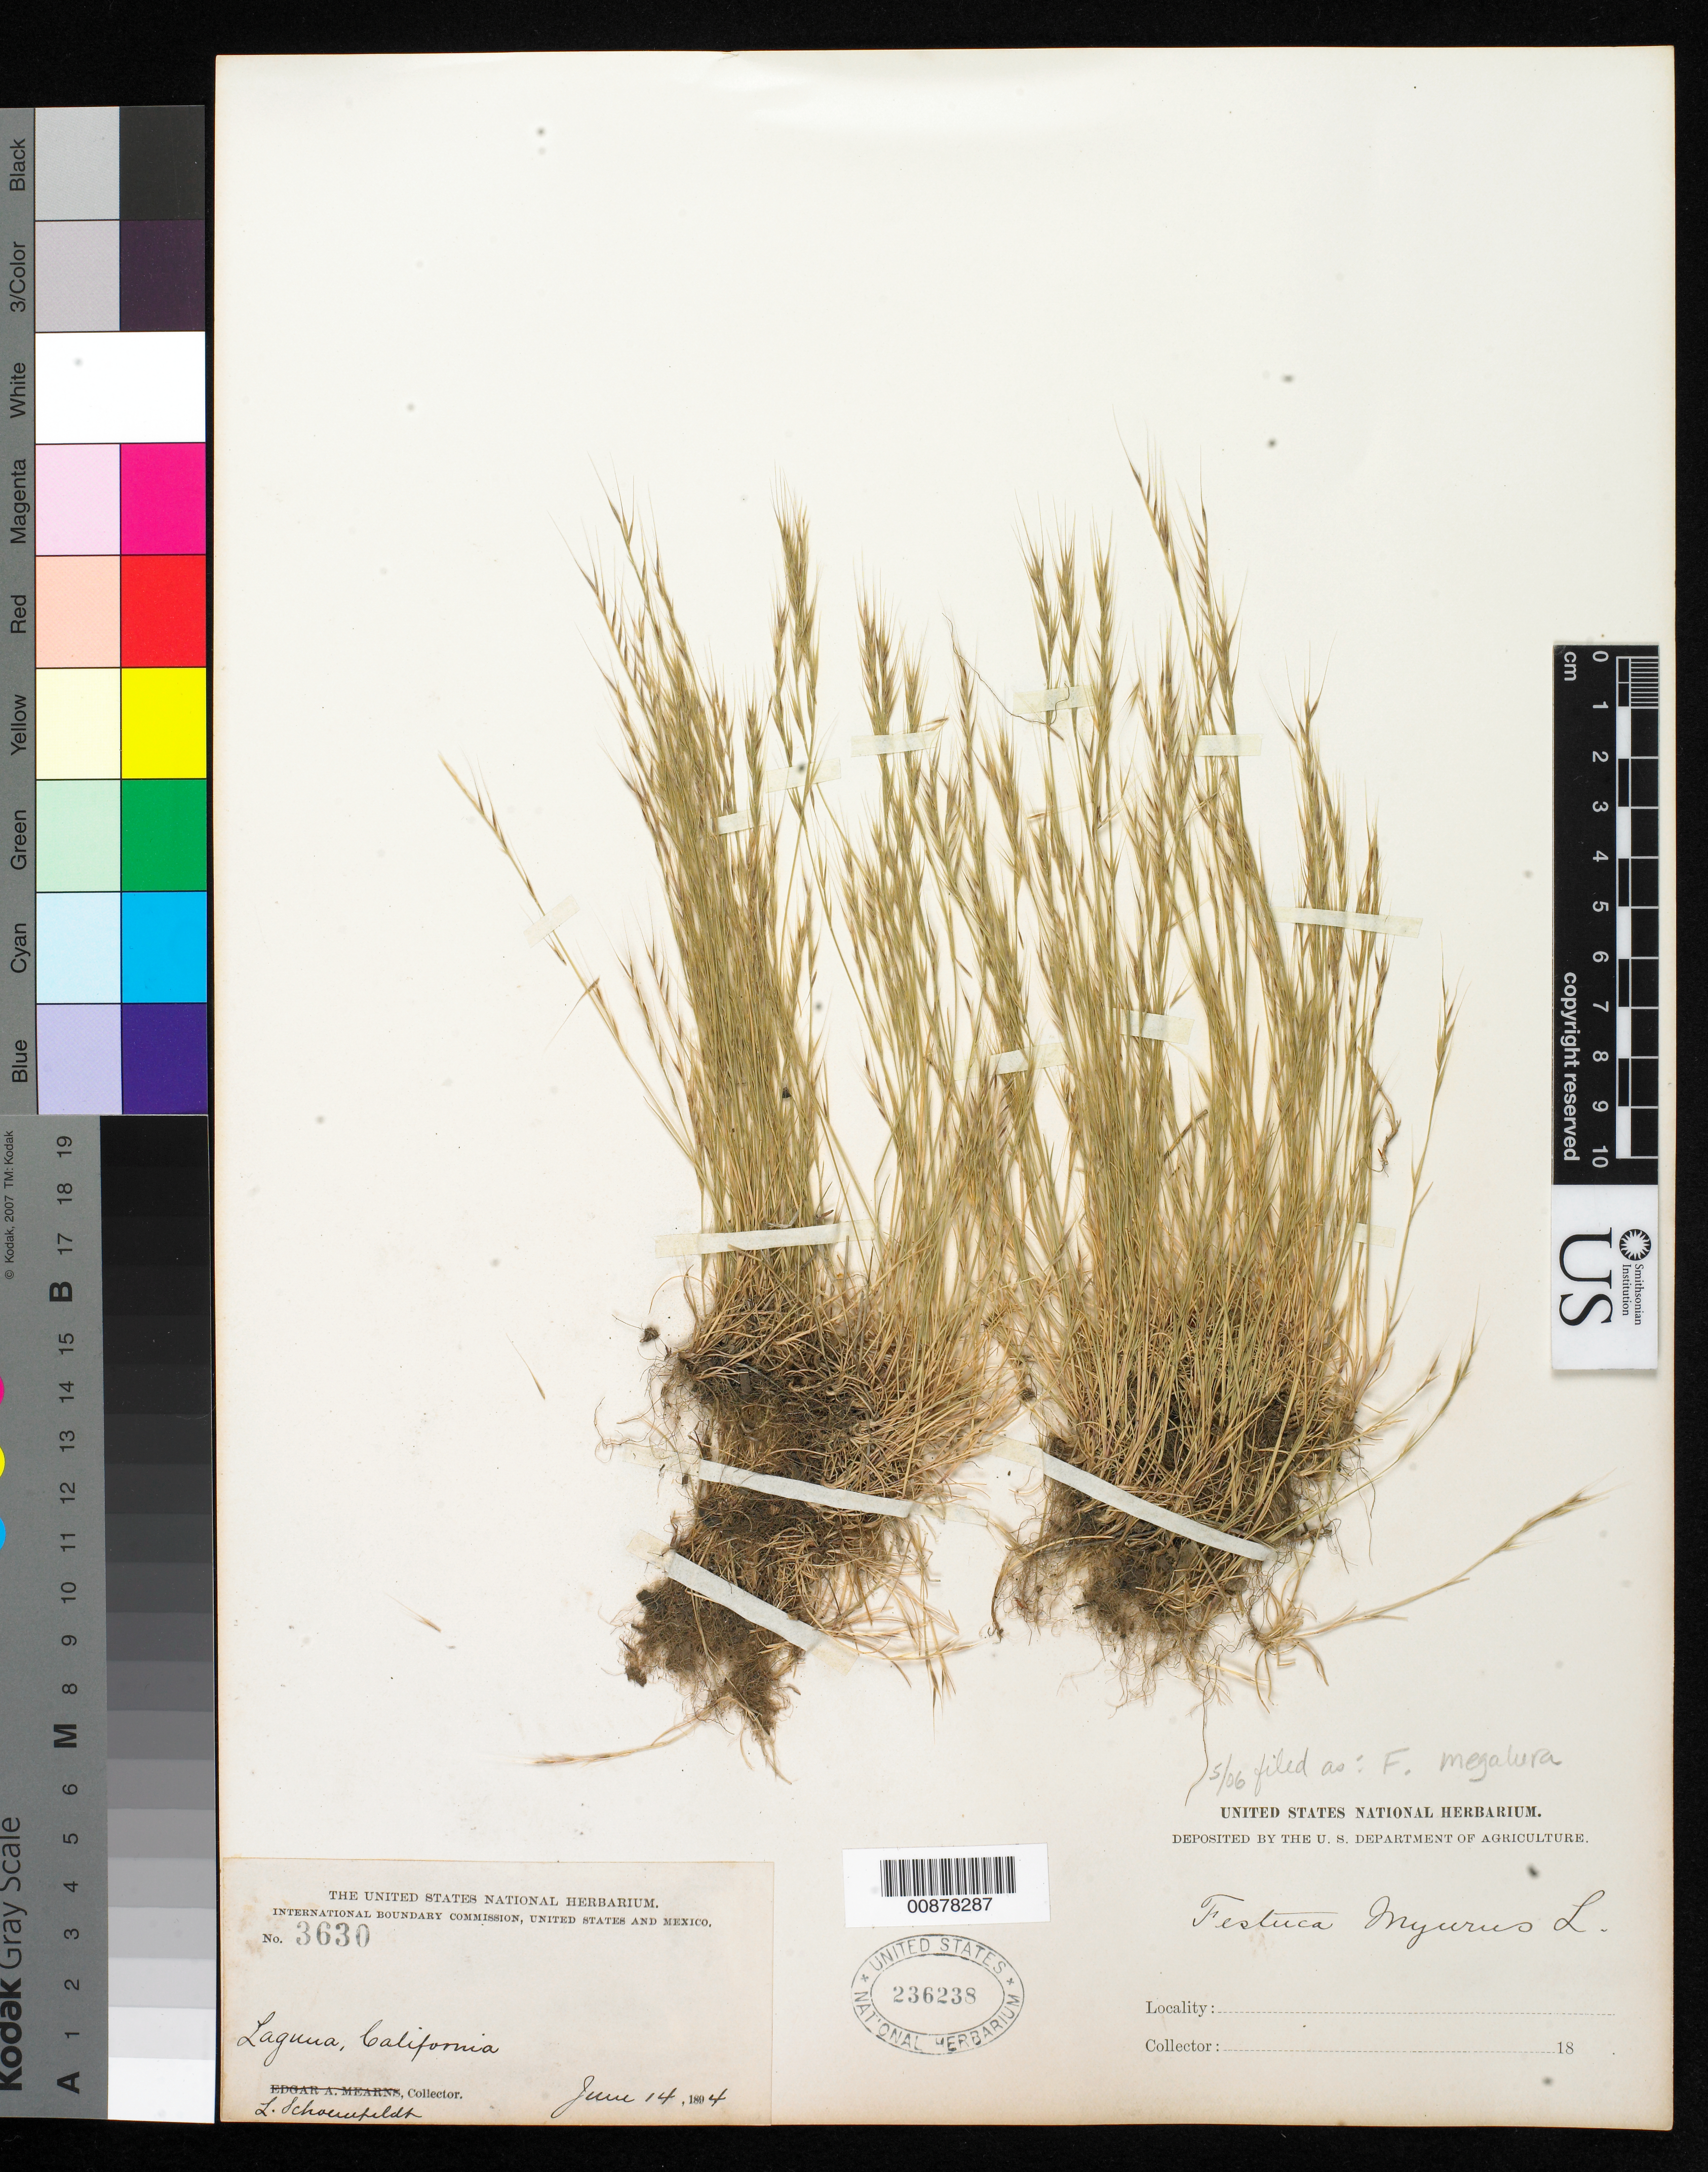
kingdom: Plantae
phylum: Tracheophyta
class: Liliopsida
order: Poales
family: Poaceae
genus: Festuca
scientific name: Festuca megalura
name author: Nutt.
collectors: L. Schoenfeldt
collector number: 3630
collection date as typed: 14 Jun 1894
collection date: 1894-06-14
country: United States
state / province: California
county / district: Orange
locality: Laguna, California.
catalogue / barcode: US 236238